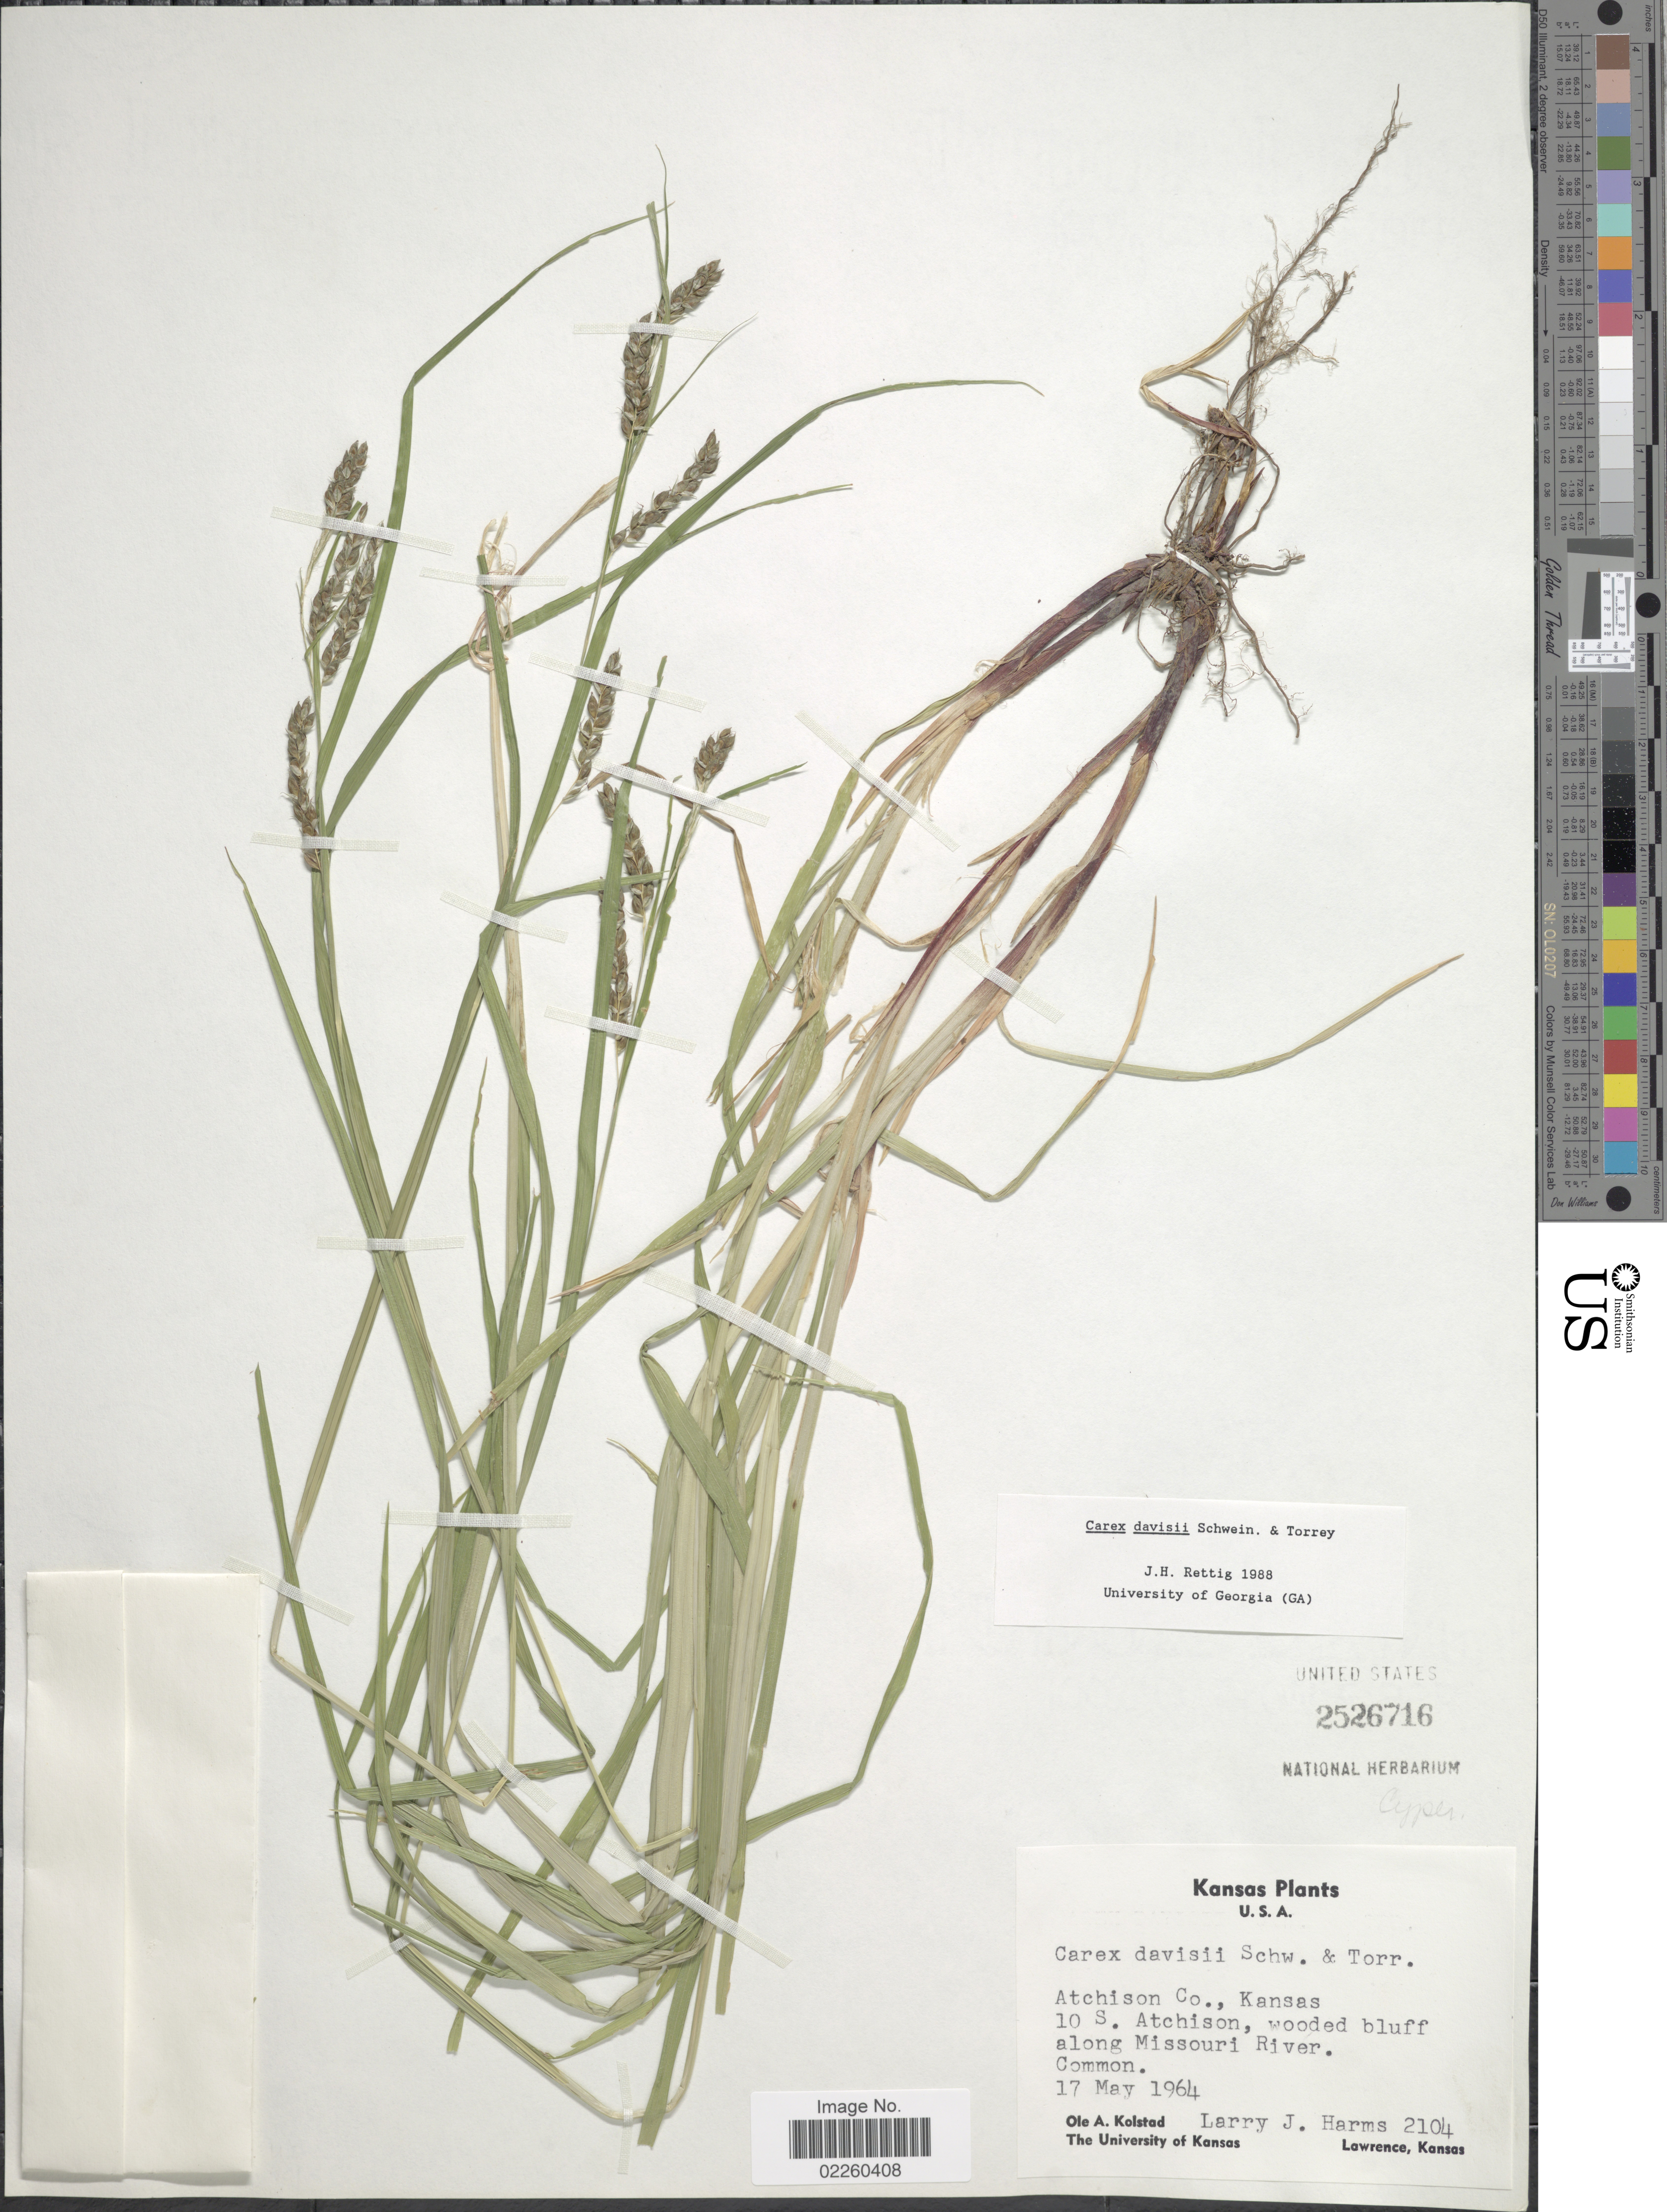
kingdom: Plantae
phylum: Tracheophyta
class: Liliopsida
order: Poales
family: Cyperaceae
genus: Carex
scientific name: Carex davisii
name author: Schwein. & Torr.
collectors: O. Kolstad & L. Harms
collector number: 2104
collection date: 1964-05-17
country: United States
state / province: Kansas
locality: Atchison Co.: Kansas 10 S. Atchison, wooded bluff along Missouri River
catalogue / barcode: US 2526716